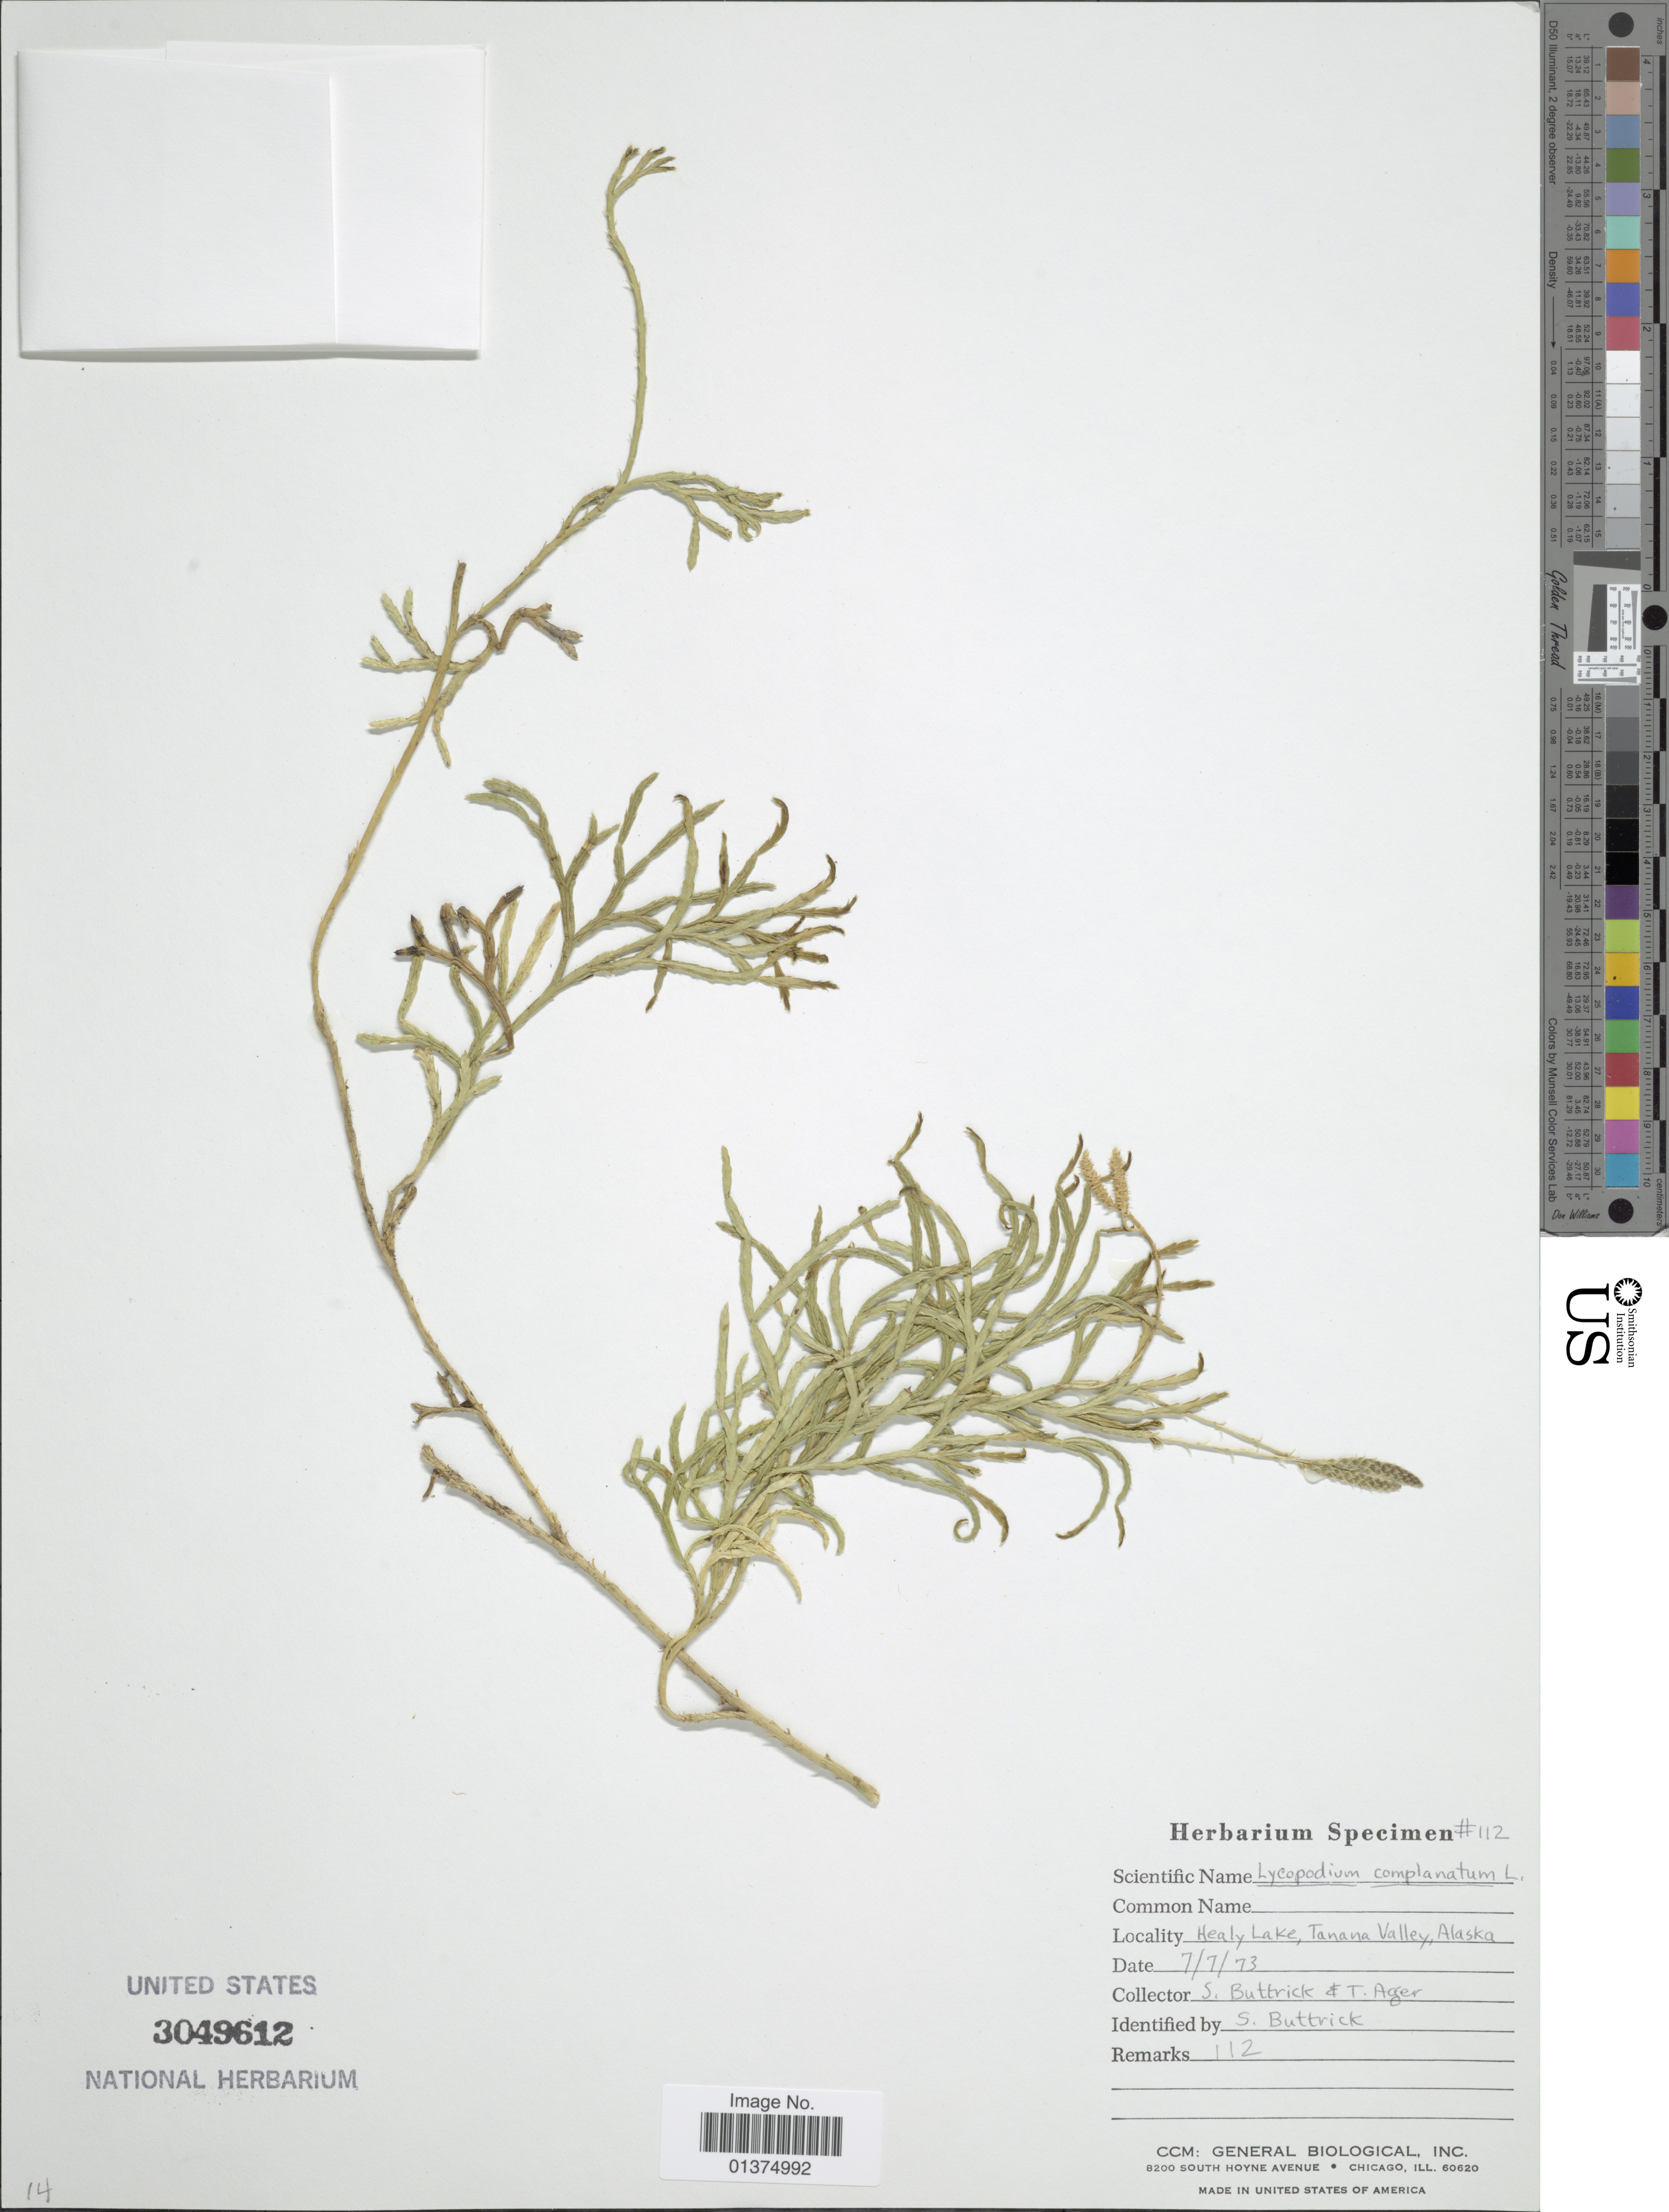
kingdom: Plantae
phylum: Tracheophyta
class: Lycopodiopsida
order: Lycopodiales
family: Lycopodiaceae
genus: Diphasiastrum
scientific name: Diphasiastrum complanatum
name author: (L.) Holub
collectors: S. Buttrick & T. Ager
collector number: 112?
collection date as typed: Transcribed d/m/y: 7/7/73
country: United States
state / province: Alaska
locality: Healy Lake, Tanana Valley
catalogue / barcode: US 3049612